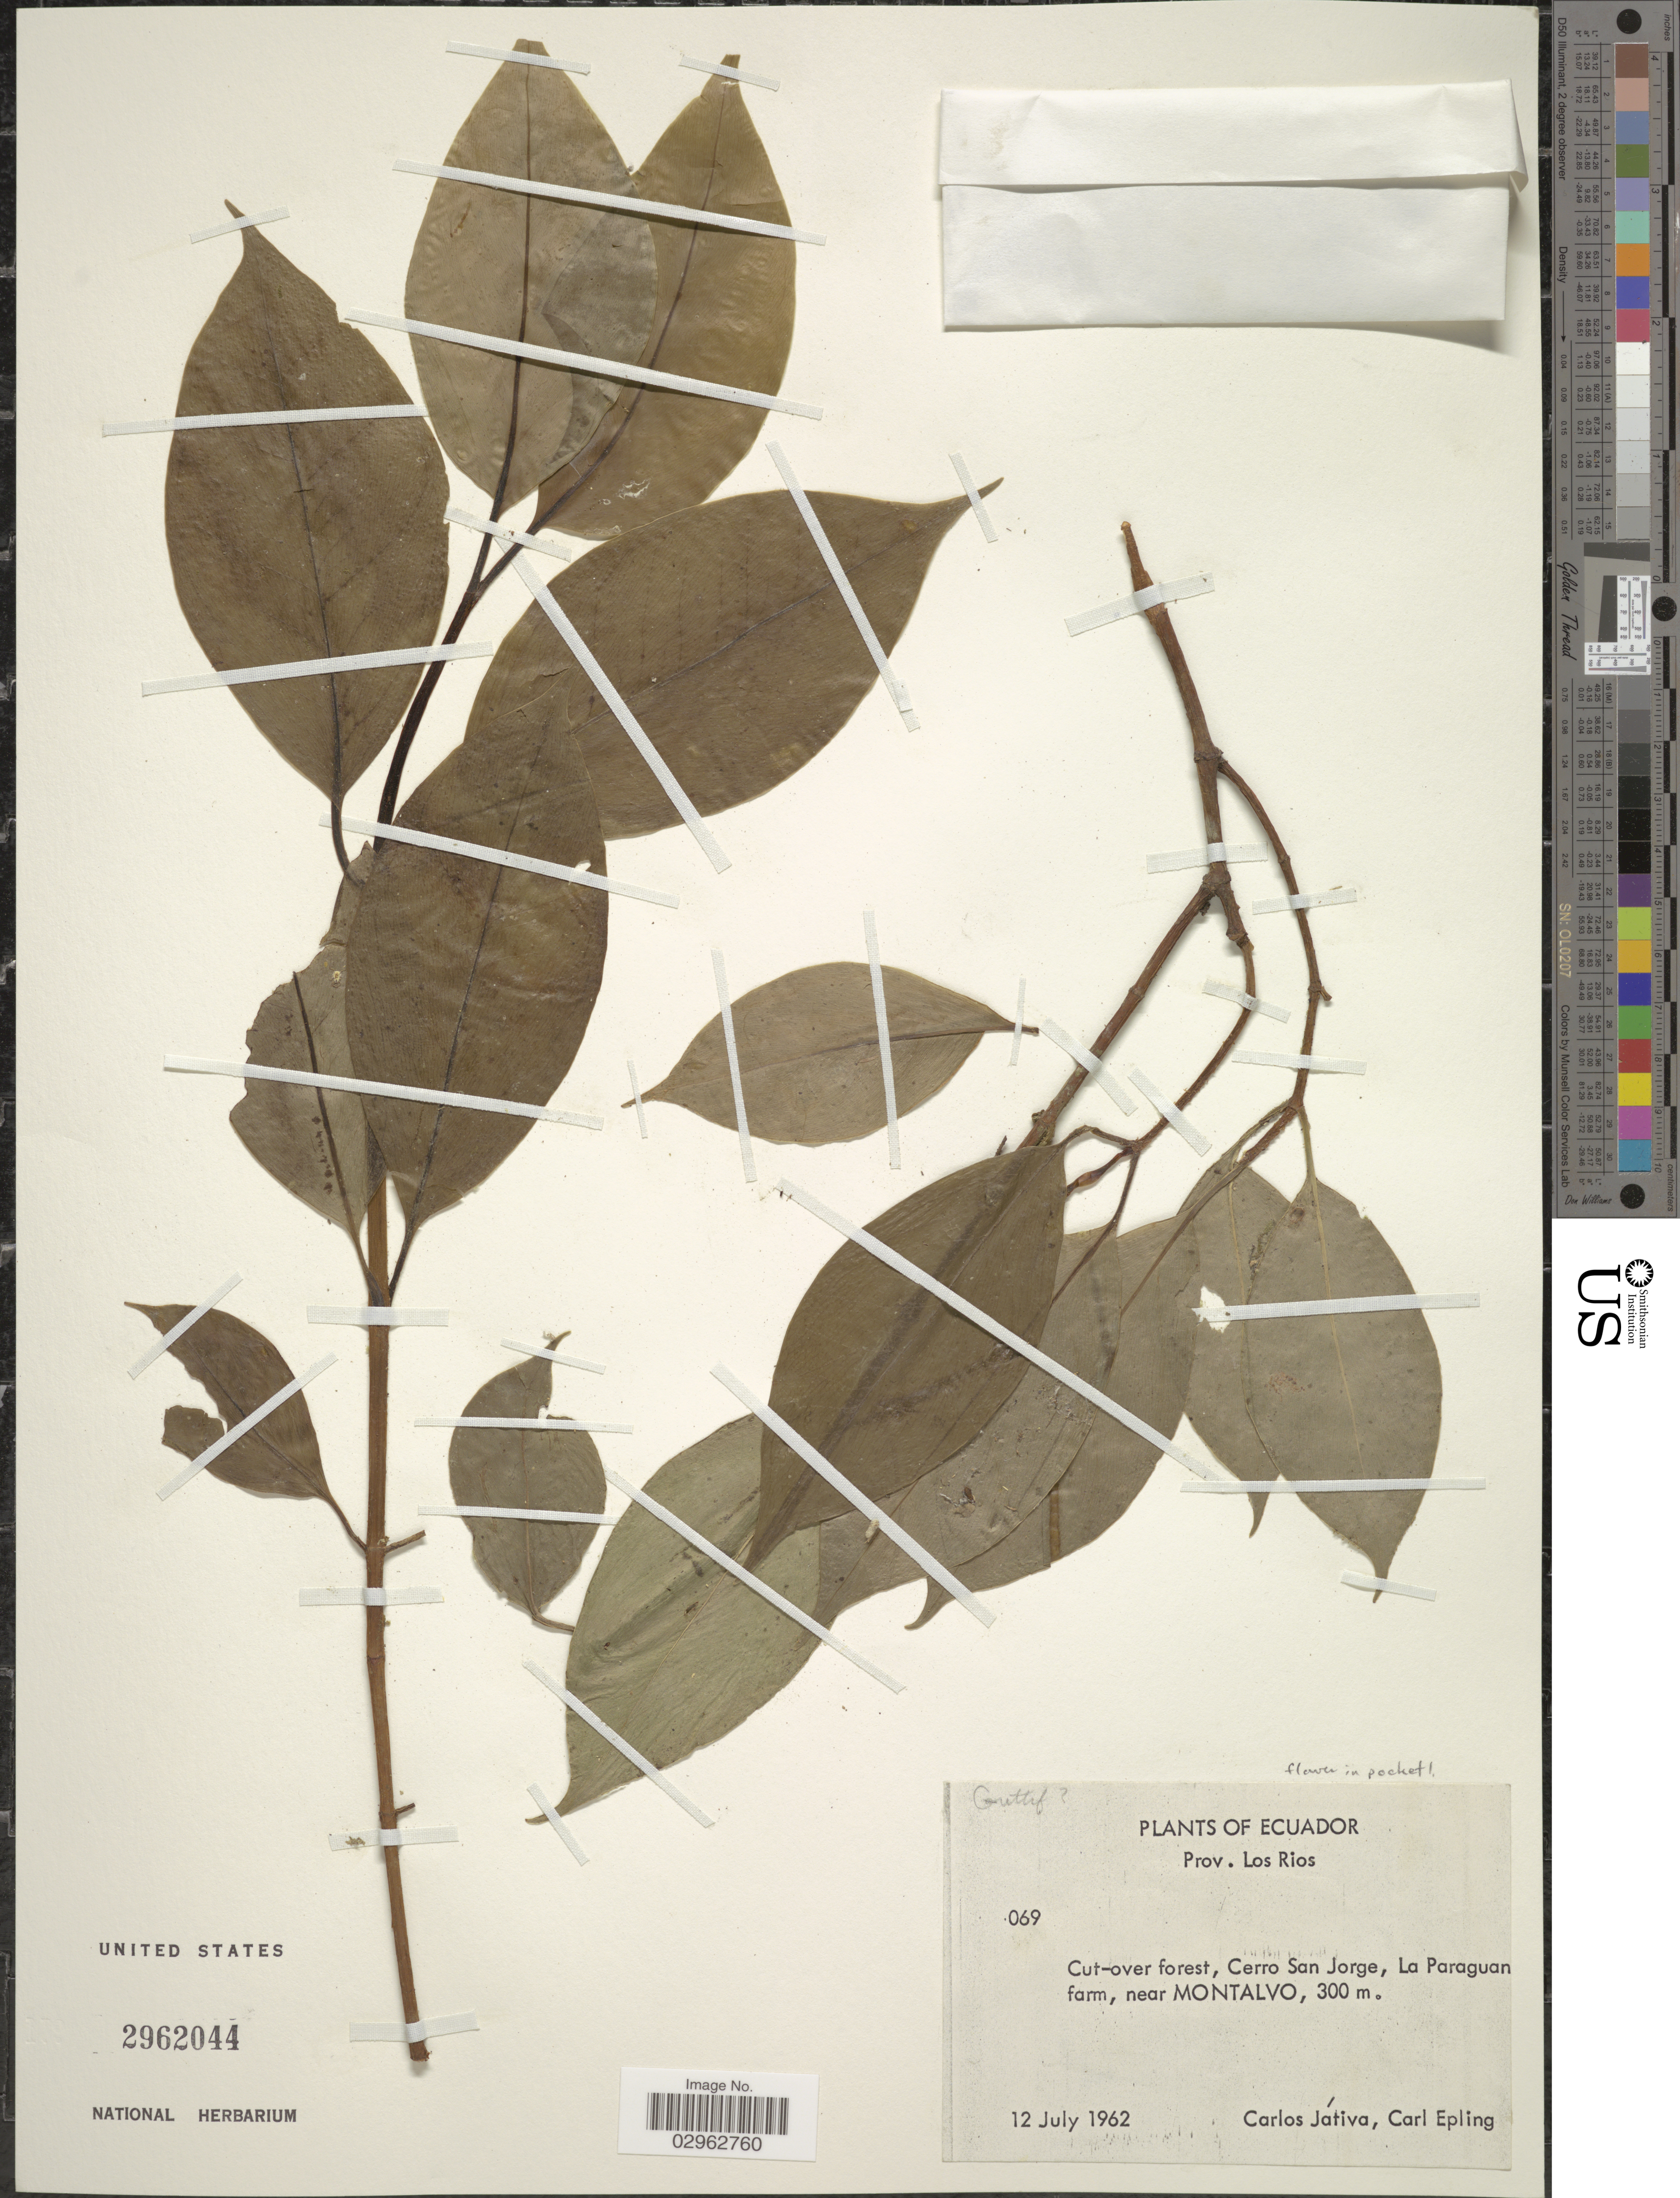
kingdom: Plantae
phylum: Tracheophyta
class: Magnoliopsida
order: Malpighiales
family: Clusiaceae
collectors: C. D. Játiva & C. C. Epling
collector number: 069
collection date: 1962-07-12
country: Ecuador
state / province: Los Ríos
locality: Prov. Los Rios, Cut-over forest, Cerro San Jorge, La Paraguan farm, near Montalvo.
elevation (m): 300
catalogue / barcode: US 2962044